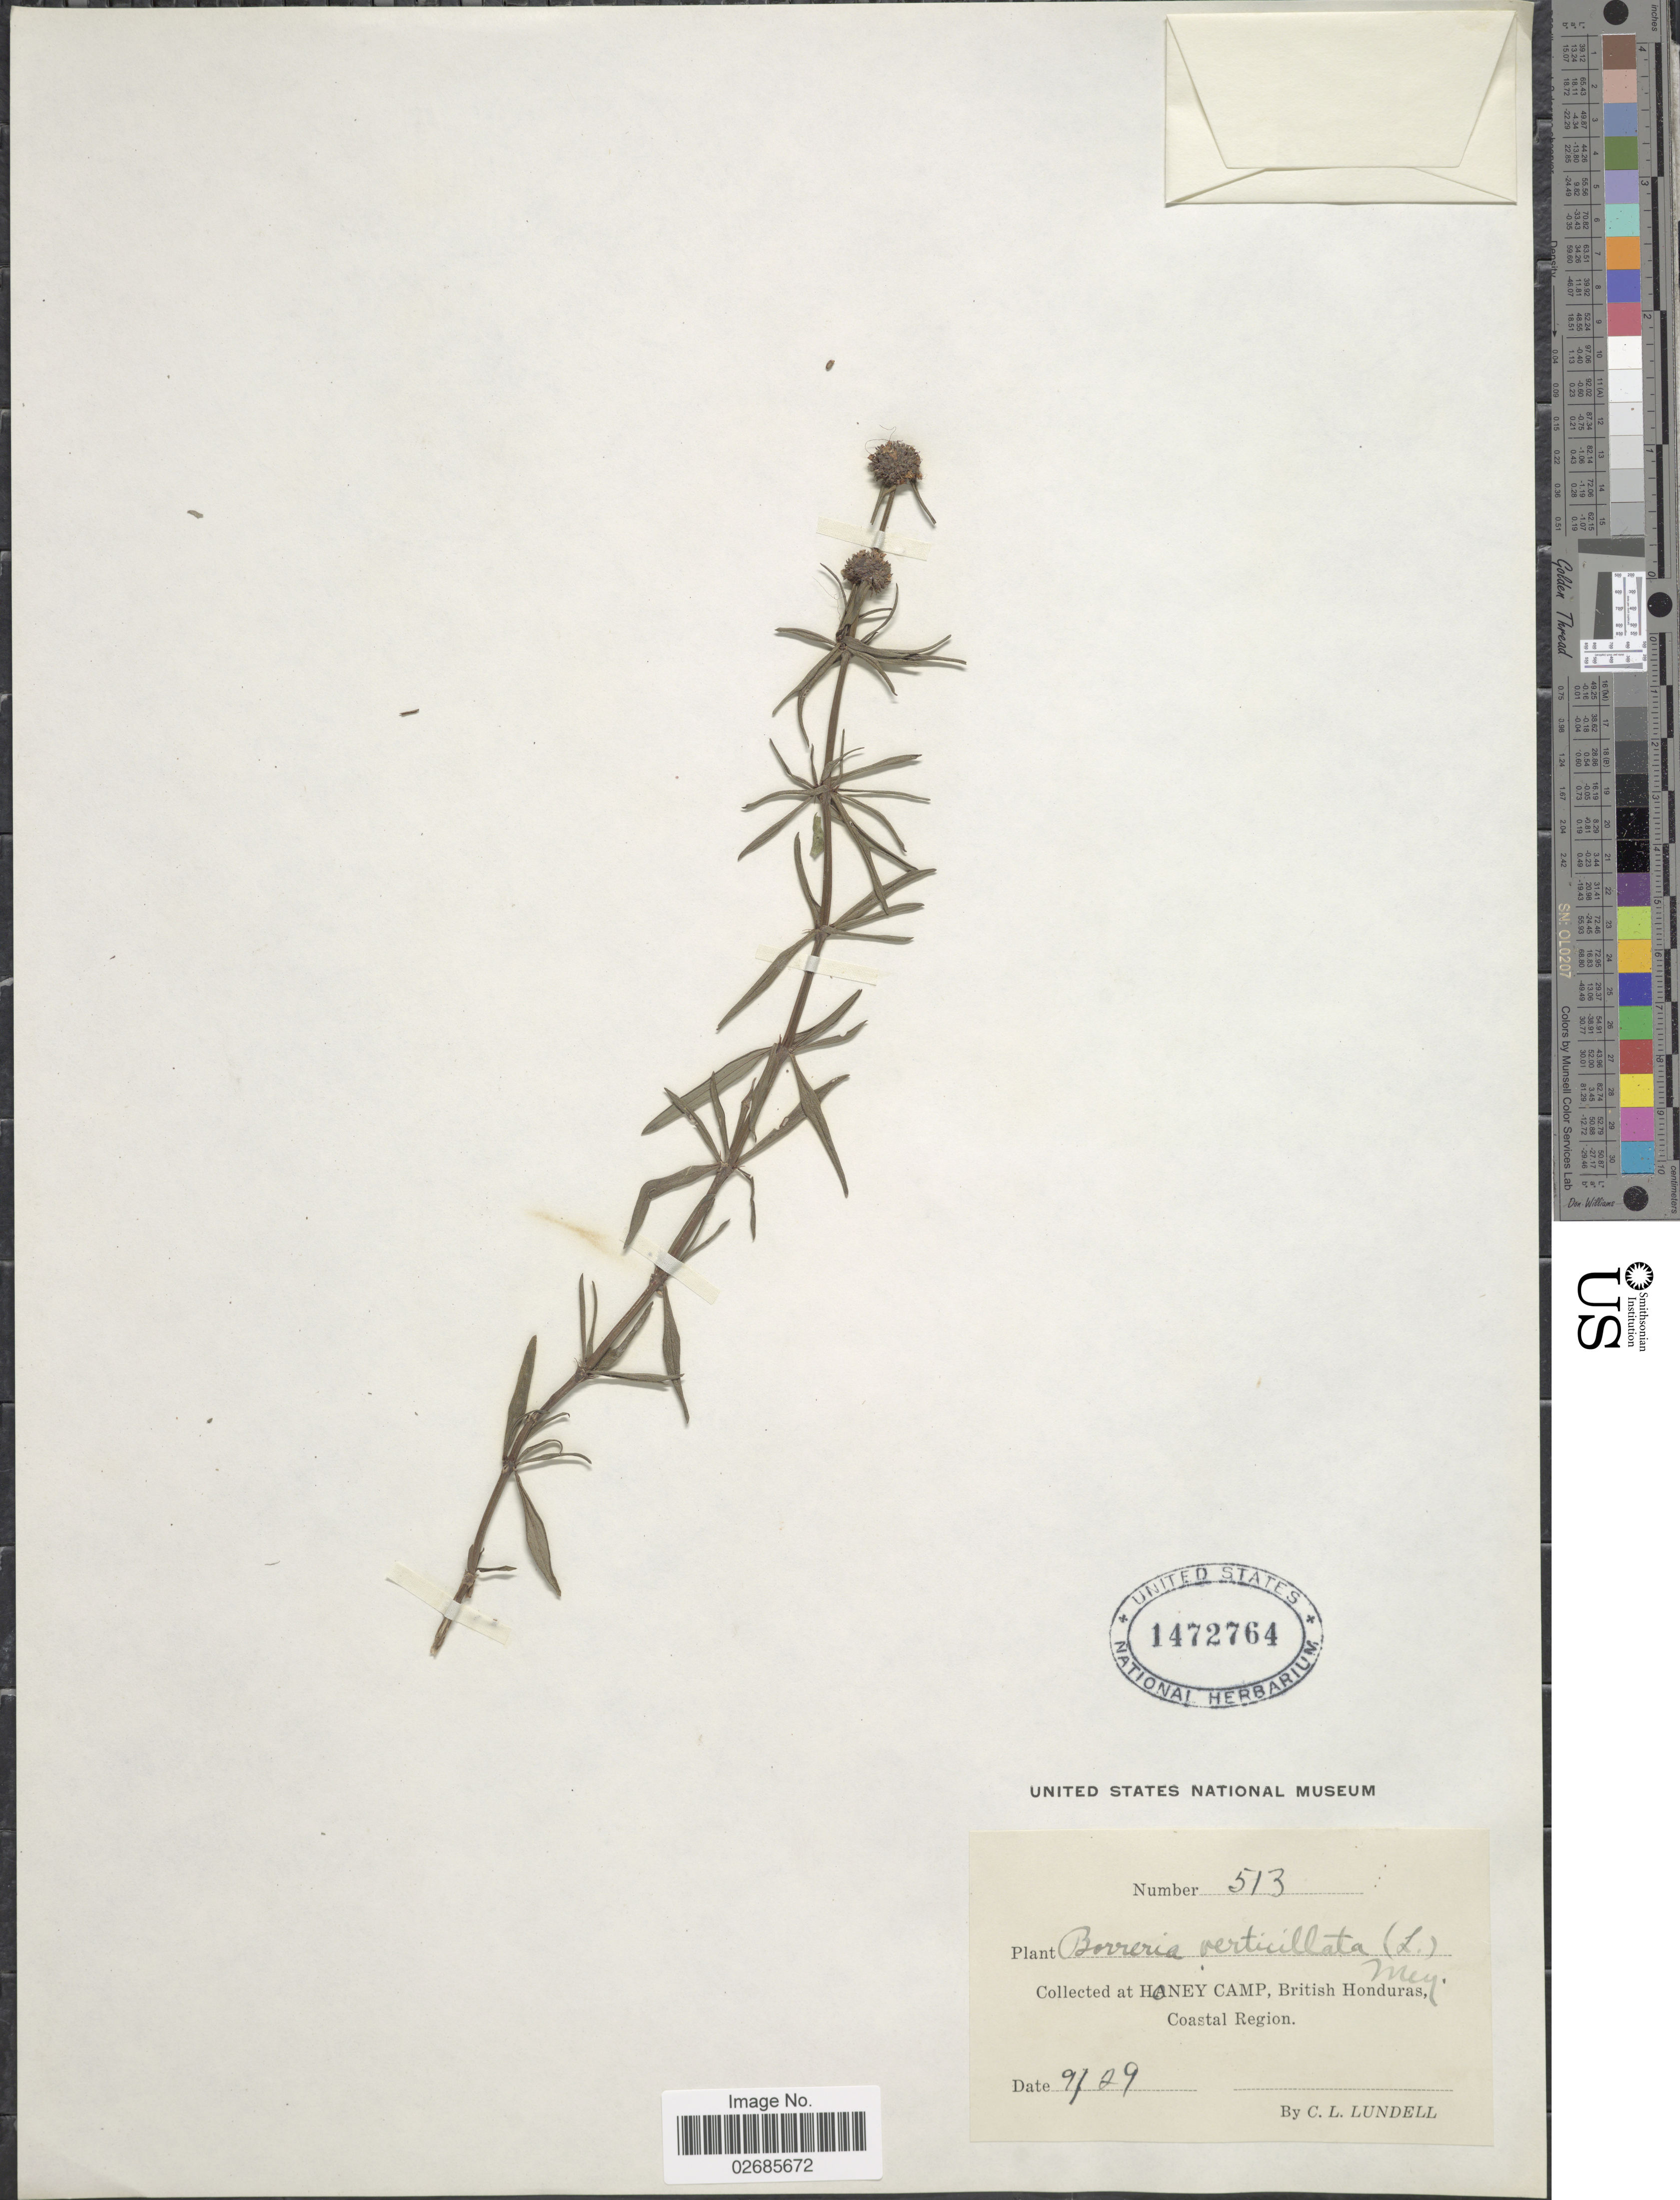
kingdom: Plantae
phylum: Tracheophyta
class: Magnoliopsida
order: Gentianales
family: Rubiaceae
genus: Borreria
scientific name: Borreria suaveolens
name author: G. Mey.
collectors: C. L. Lundell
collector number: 513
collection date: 1929-09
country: Belize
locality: At Honey Camp, British Honduras, Coastal Region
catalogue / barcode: US 1472764